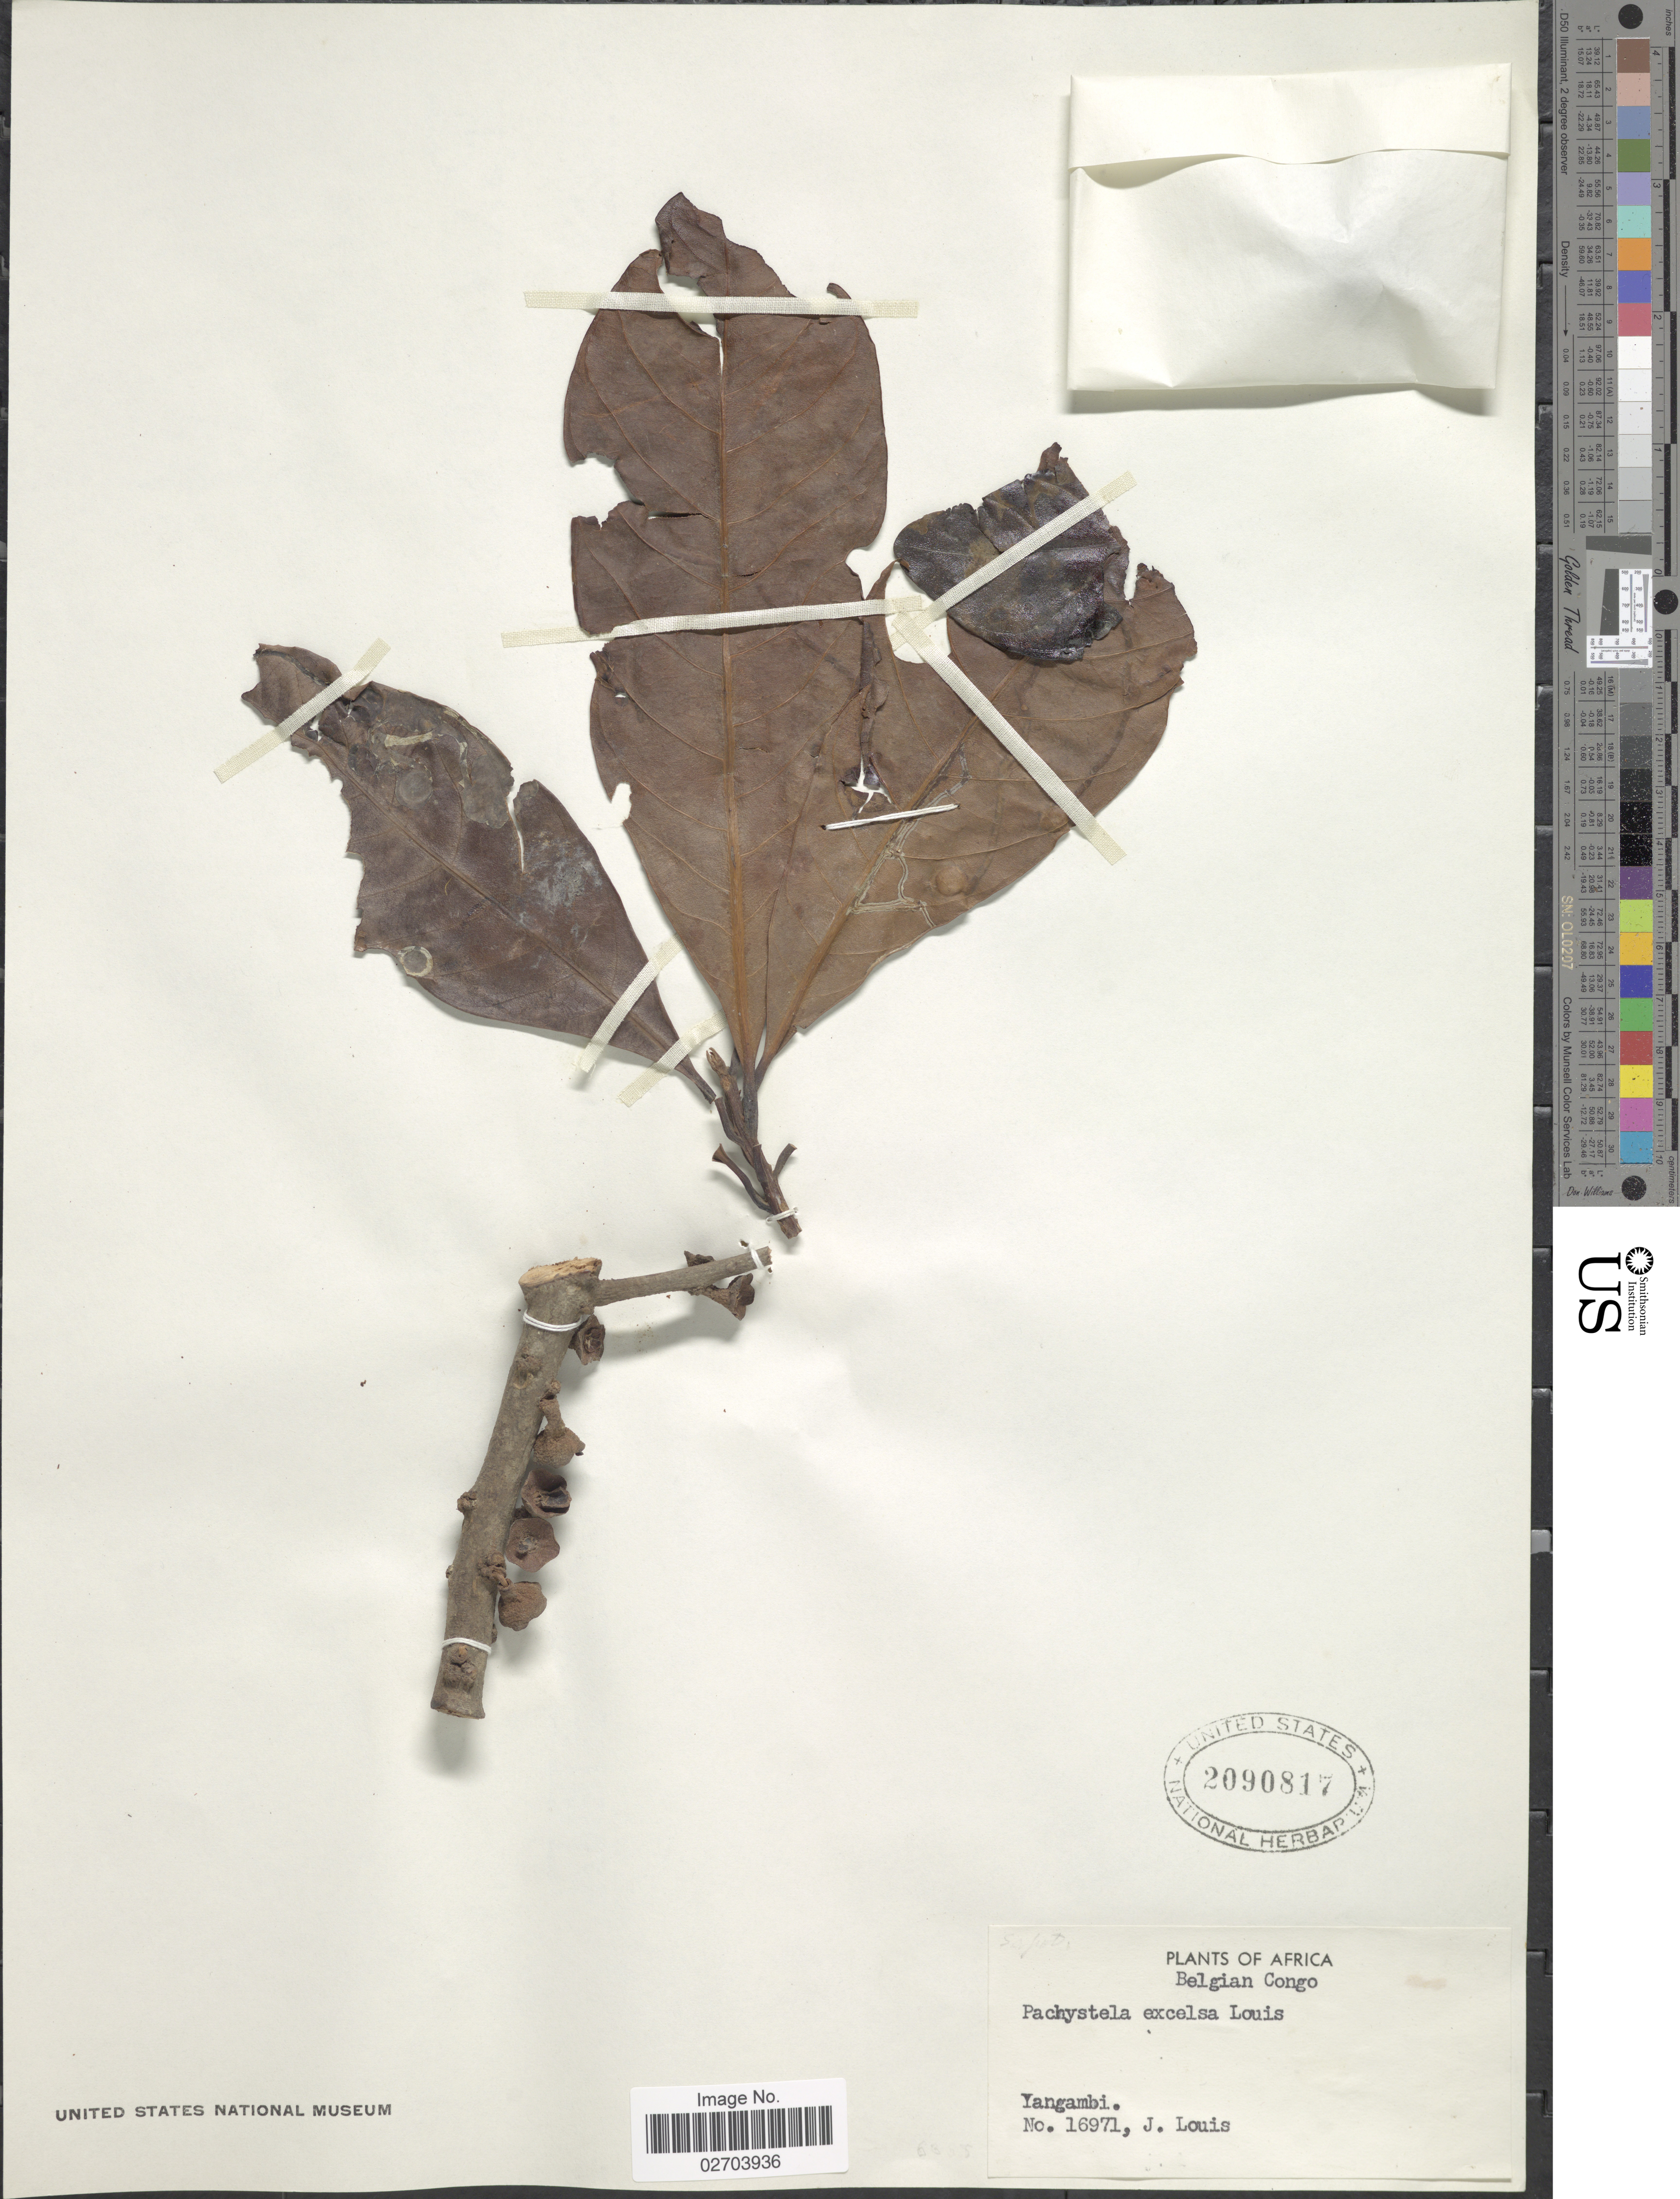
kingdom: Plantae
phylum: Tracheophyta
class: Magnoliopsida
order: Ericales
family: Sapotaceae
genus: Pachystela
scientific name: Pachystela excelsa Louis sp. nov. ined.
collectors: J. Louis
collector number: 16971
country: Congo, Democratic Republic of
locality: Belgian Congo. Yangambi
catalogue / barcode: US 2090817